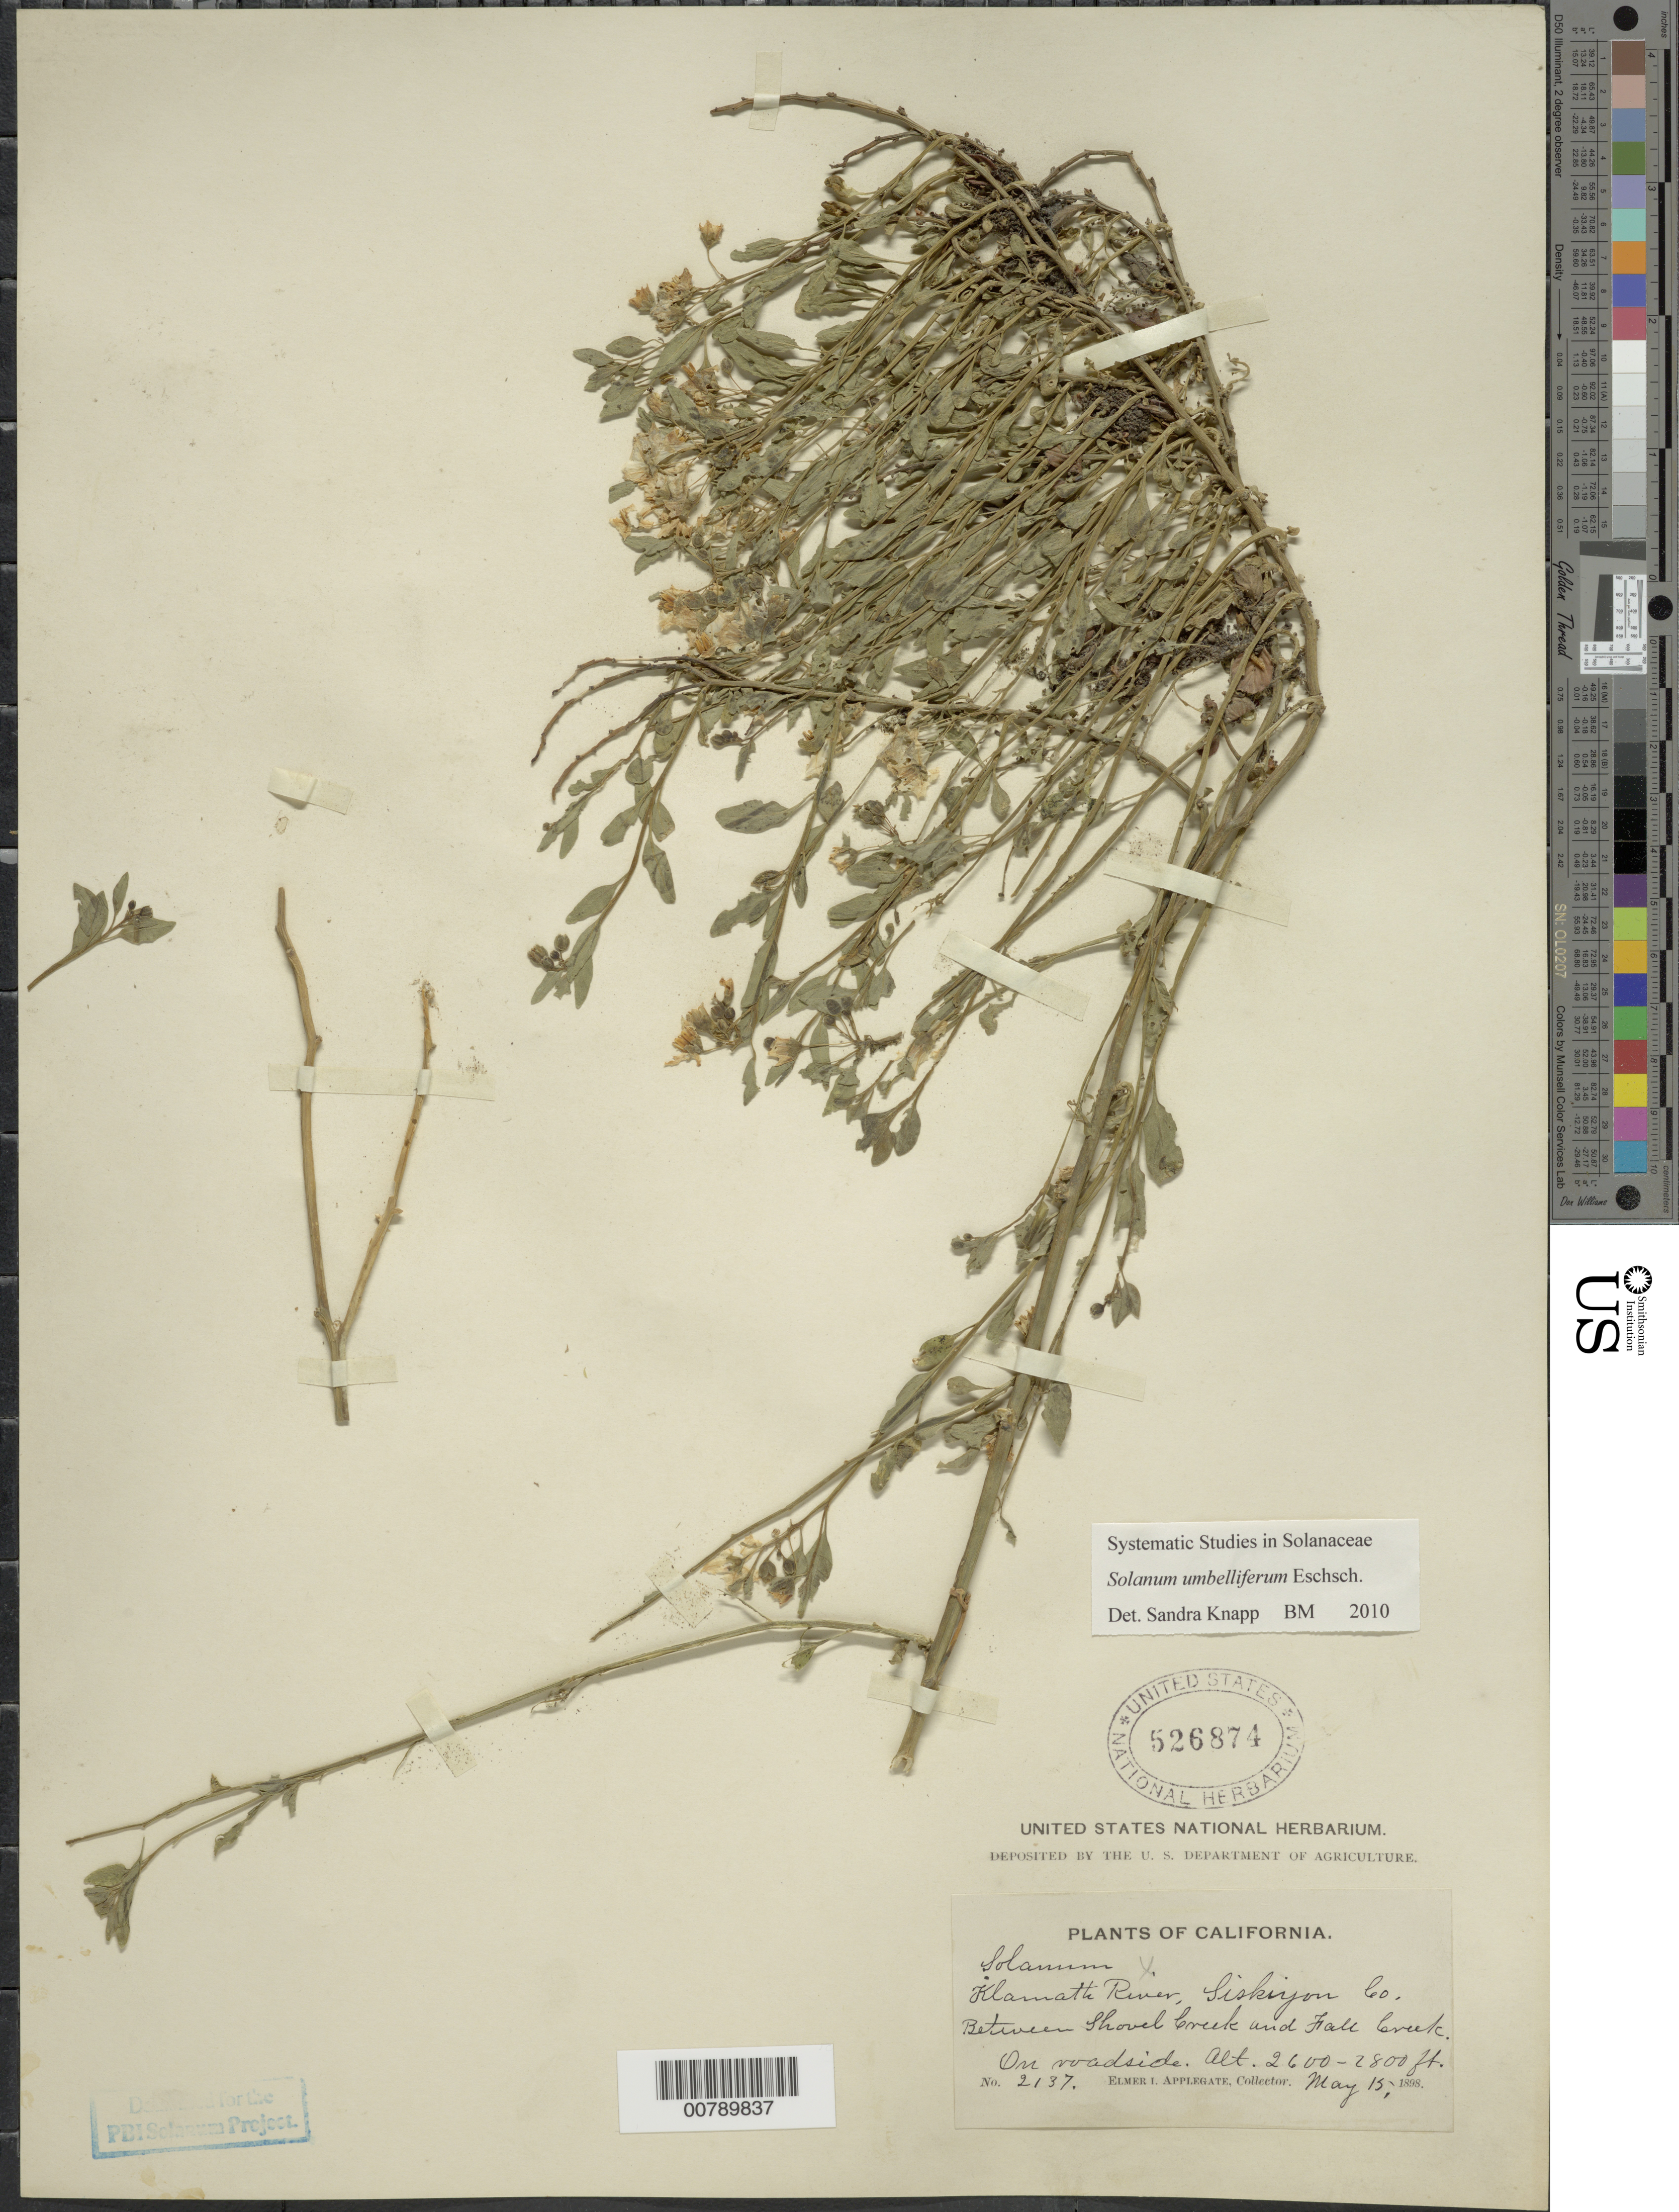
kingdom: Plantae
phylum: Tracheophyta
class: Magnoliopsida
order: Solanales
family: Solanaceae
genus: Solanum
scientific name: Solanum umbelliferum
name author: Eschsch.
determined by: Knapp, S. D.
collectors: E. I. Applegate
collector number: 2137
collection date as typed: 15 May 1898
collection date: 1898-05-15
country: United States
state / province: California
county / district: Siskiyou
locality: between Shovel Creek and Fall Creek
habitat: on roadside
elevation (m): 792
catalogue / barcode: US 526874